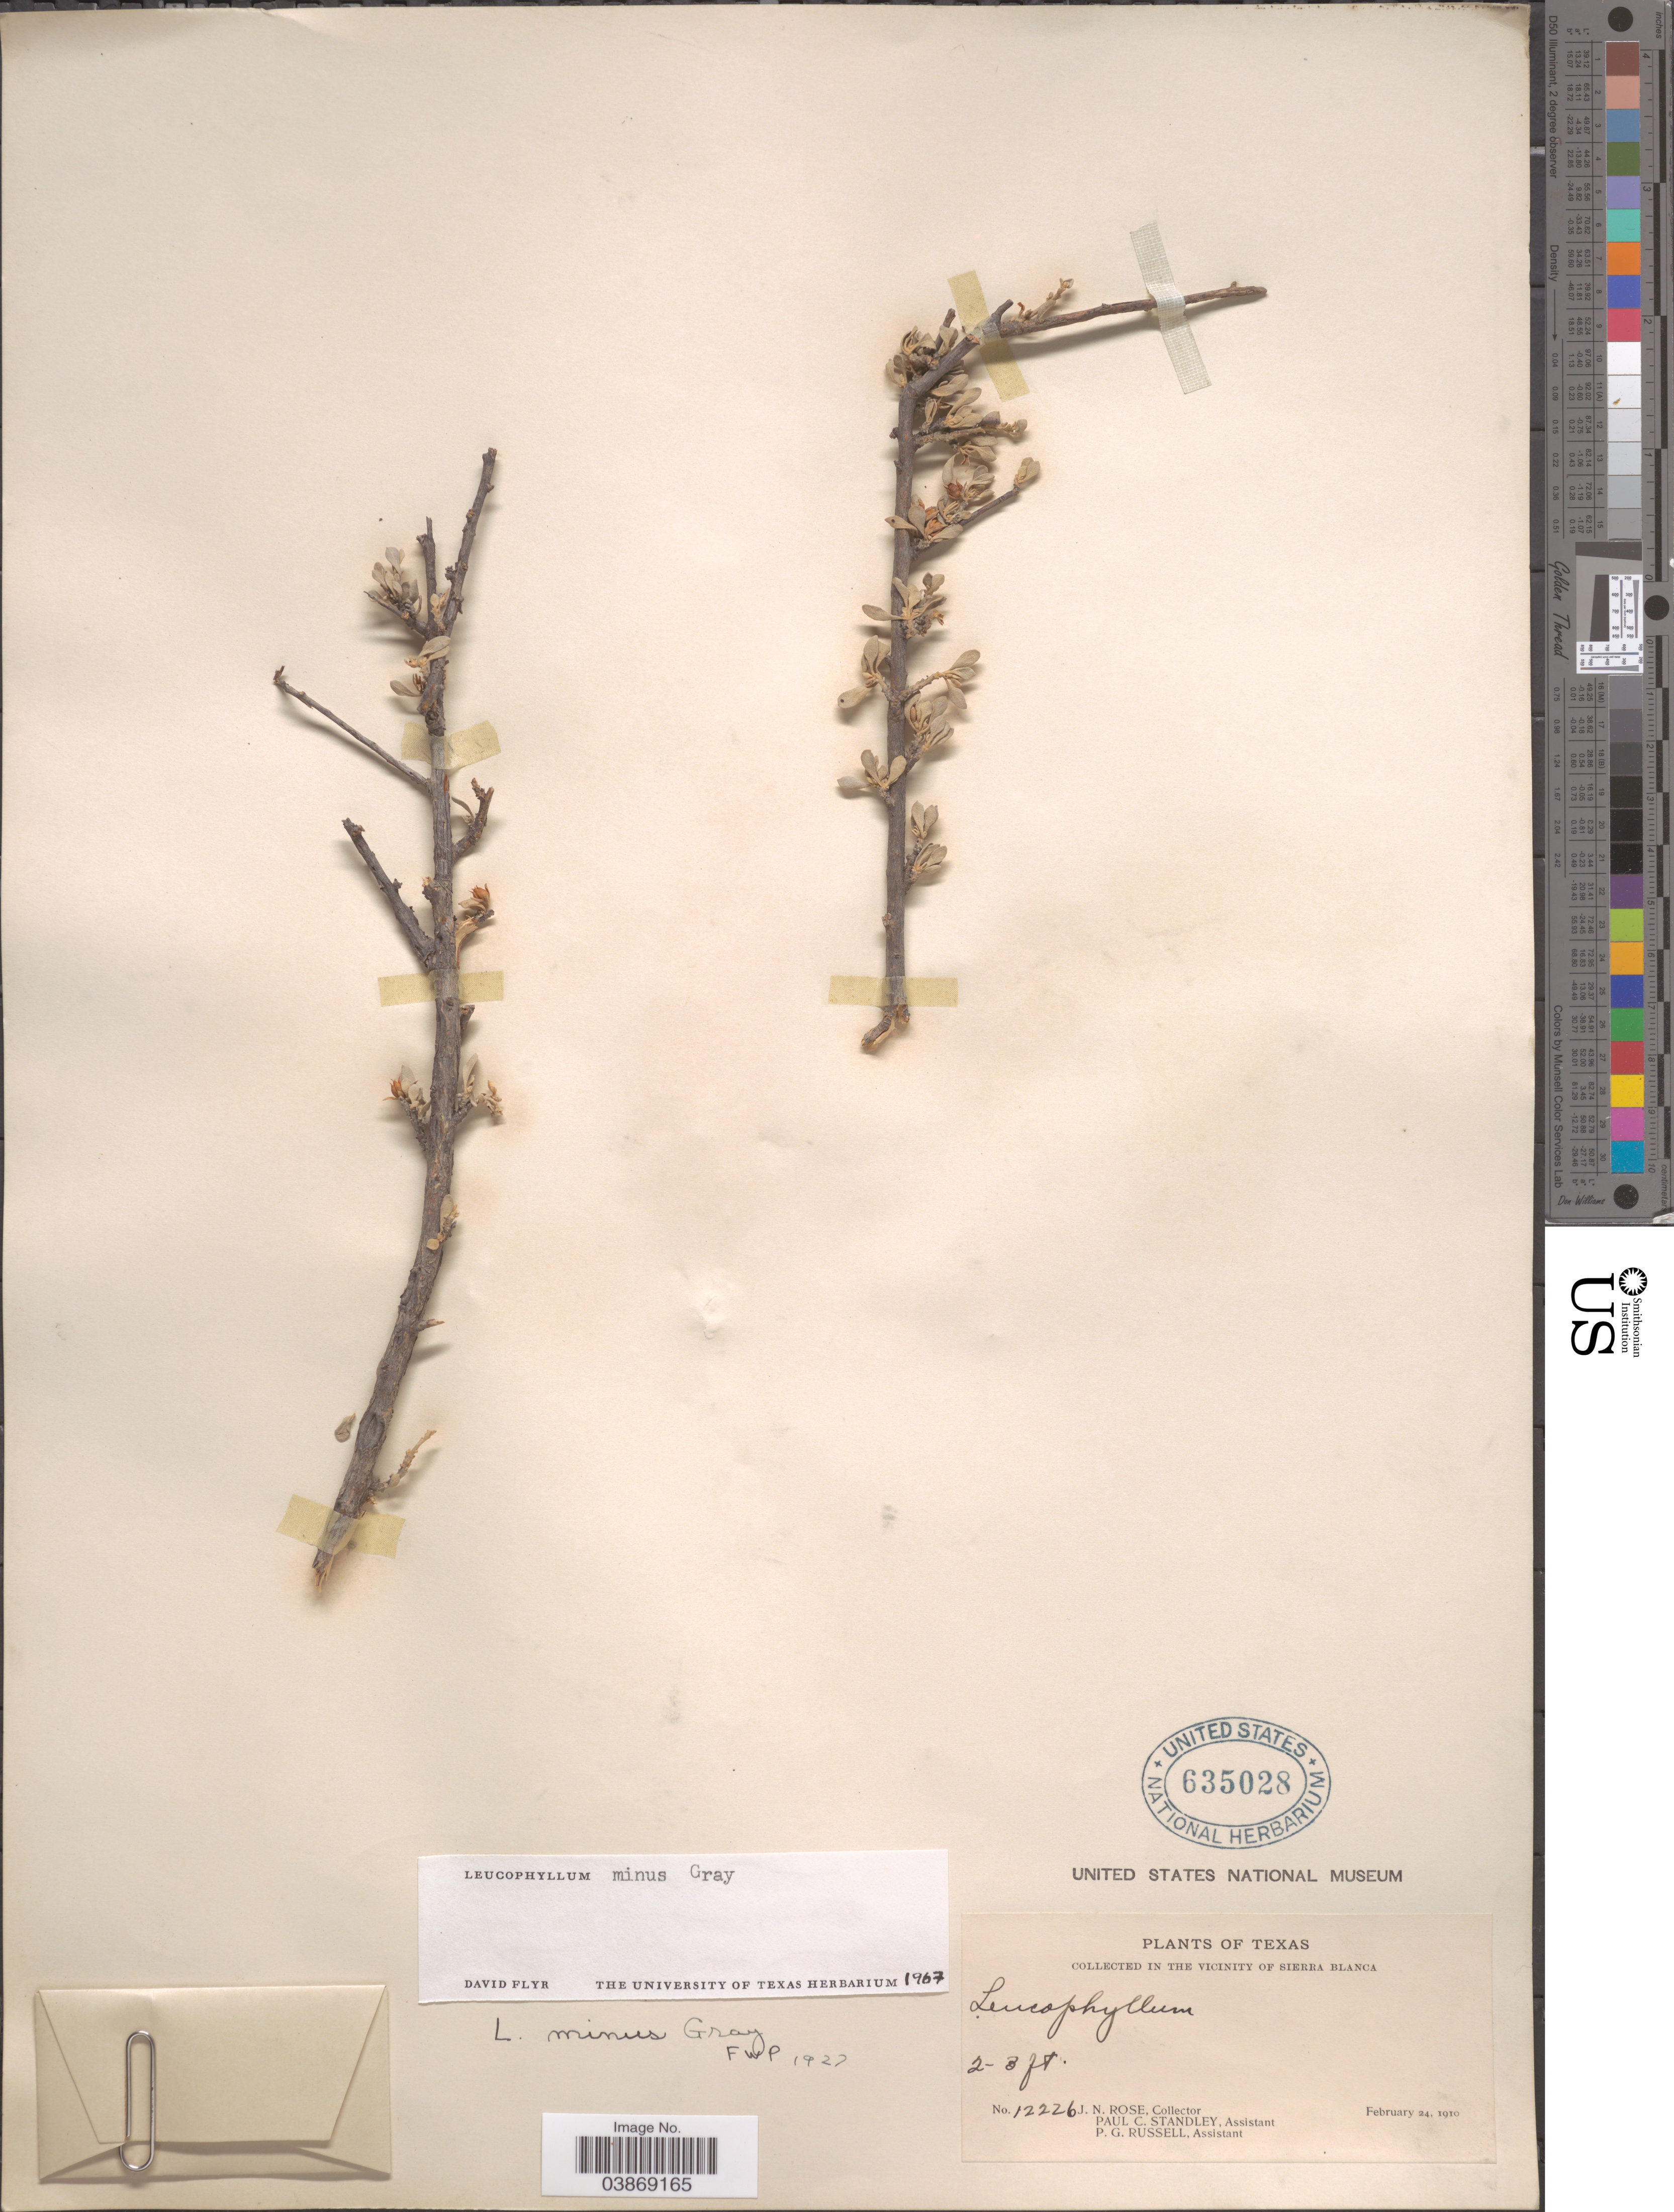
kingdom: Plantae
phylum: Tracheophyta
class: Magnoliopsida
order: Lamiales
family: Scrophulariaceae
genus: Leucophyllum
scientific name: Leucophyllum minus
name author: A. Gray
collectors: J. N. Rose, P. C. Standley & P. G. Russell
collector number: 12226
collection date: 1910-02-24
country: United States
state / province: Texas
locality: In the vicinity of Sierra Blanca.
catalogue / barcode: US 635028